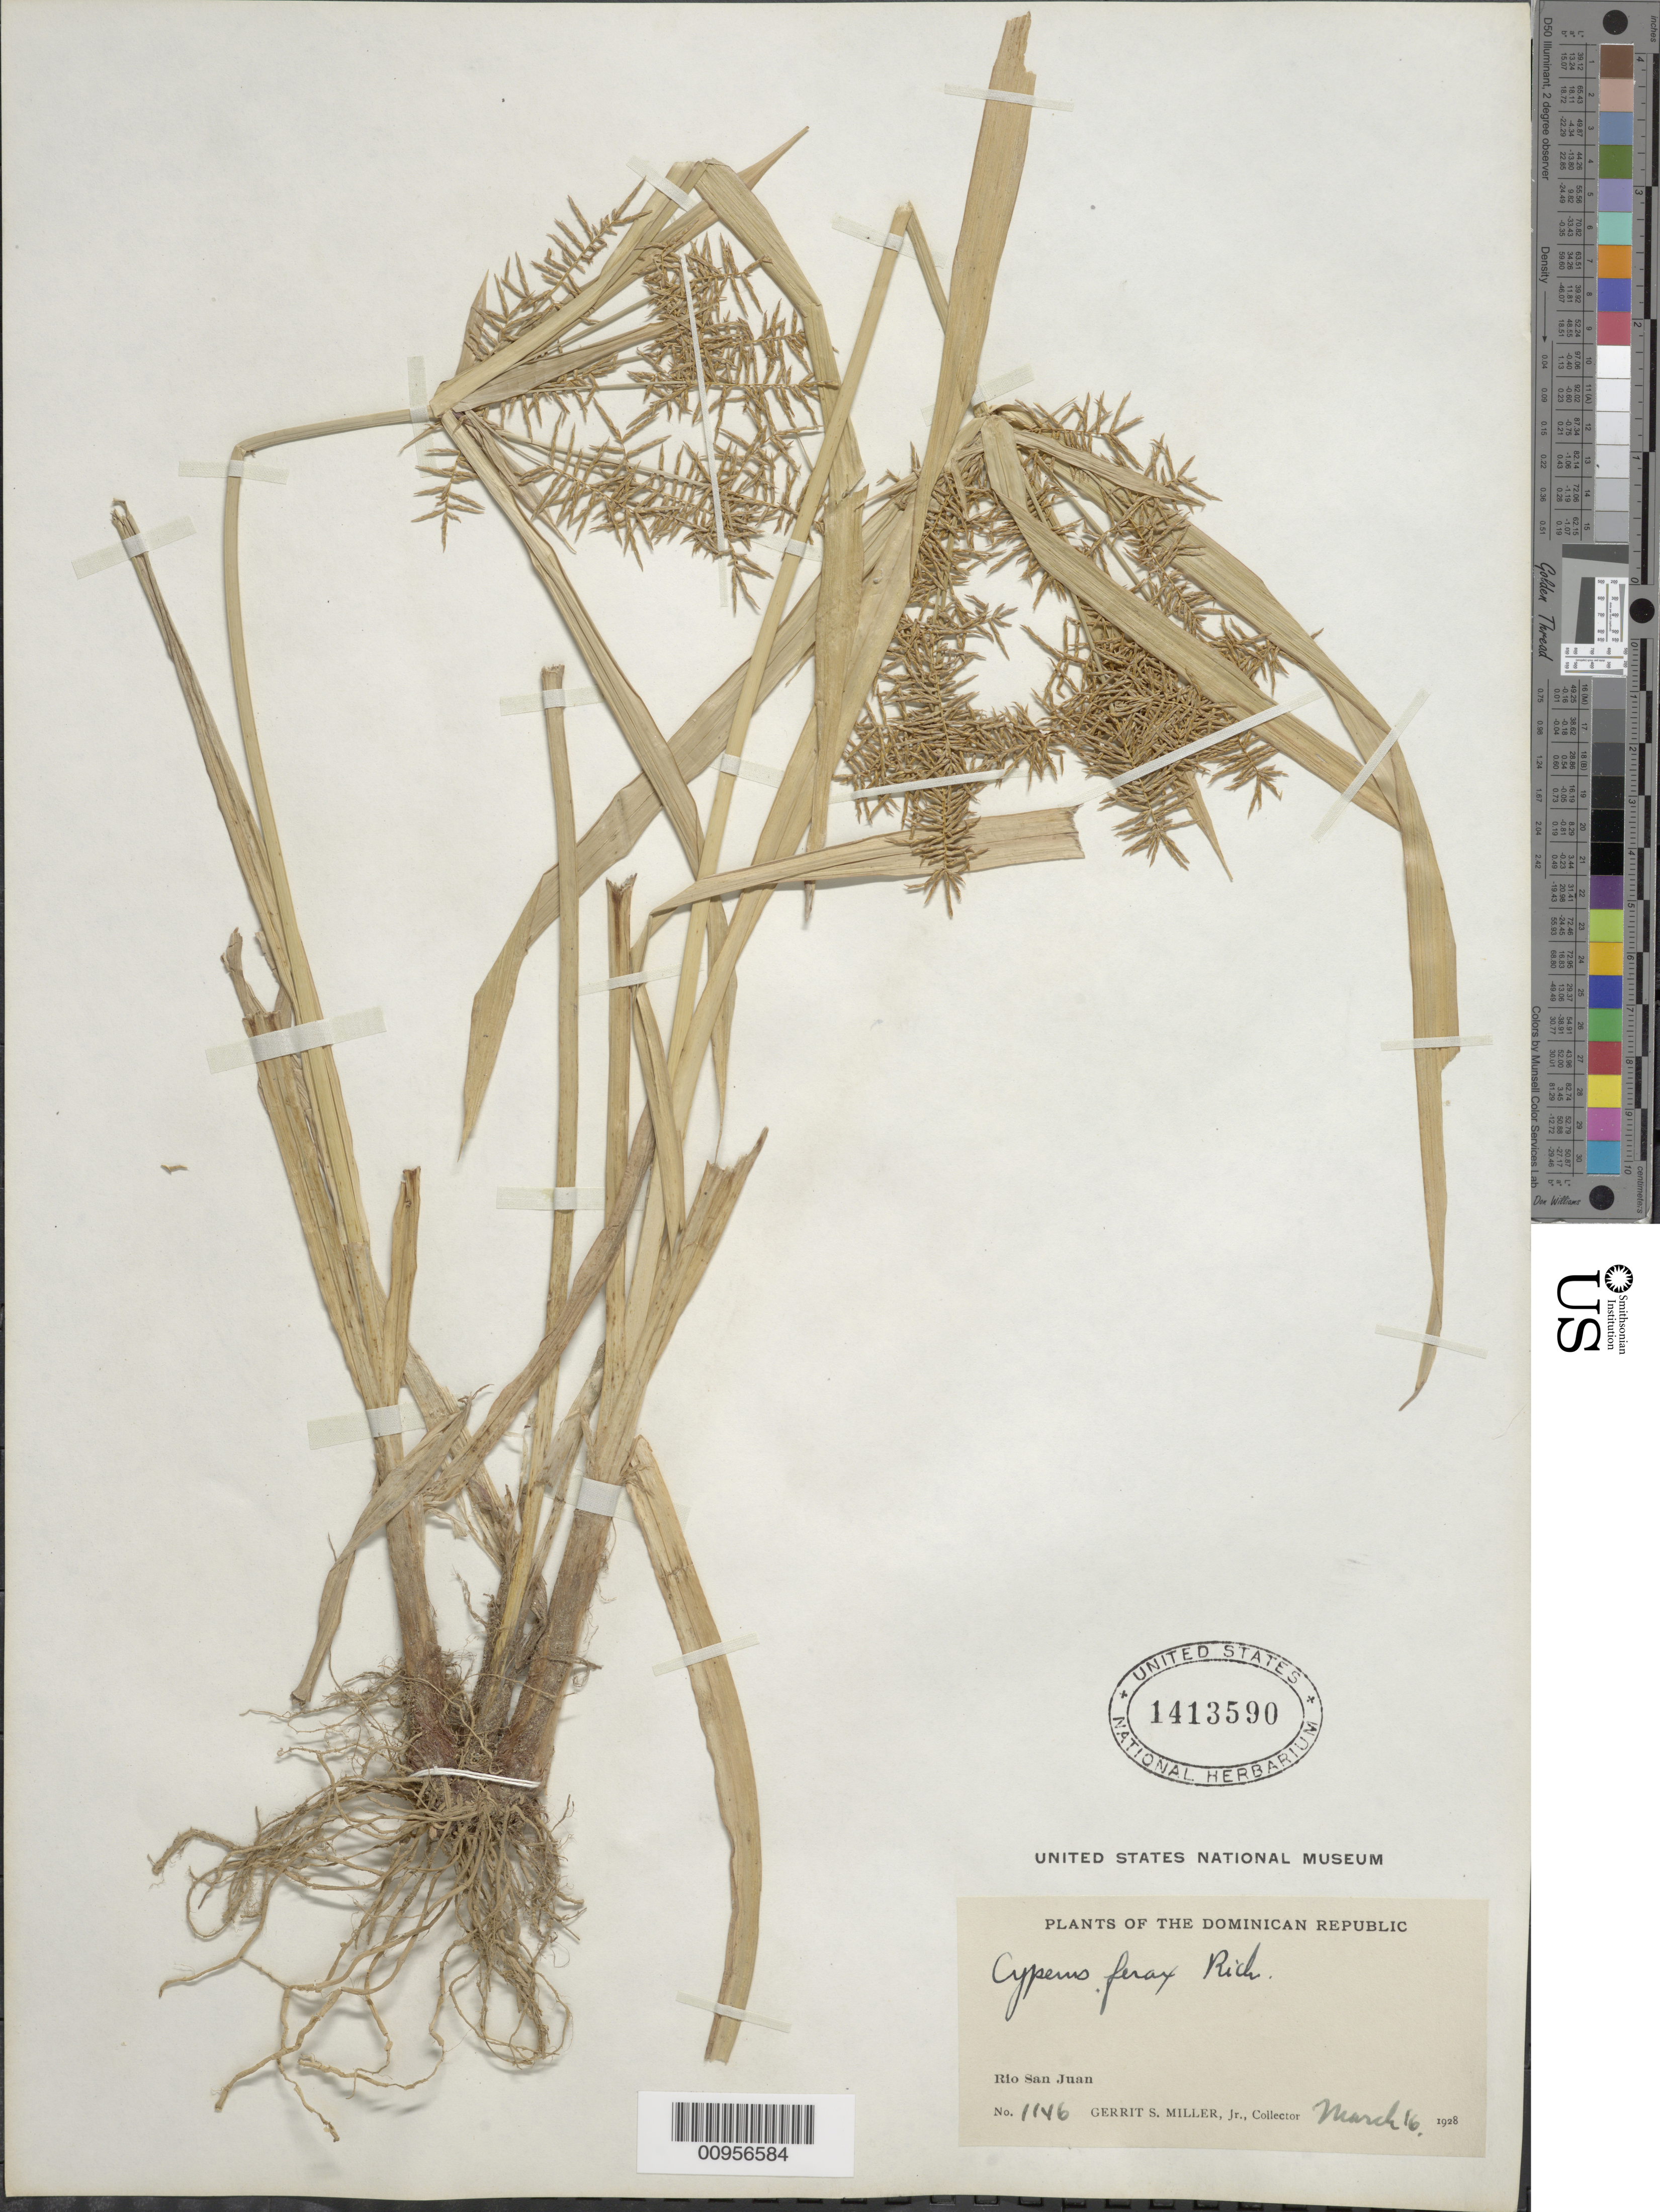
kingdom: Plantae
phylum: Tracheophyta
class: Liliopsida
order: Poales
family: Cyperaceae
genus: Cyperus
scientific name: Cyperus odoratus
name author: L.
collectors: G. S. Miller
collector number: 1146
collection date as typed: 11 Mar 1928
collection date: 1928-03-11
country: Dominican Republic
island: Hispaniola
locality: Rio San Juan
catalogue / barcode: US 1413590